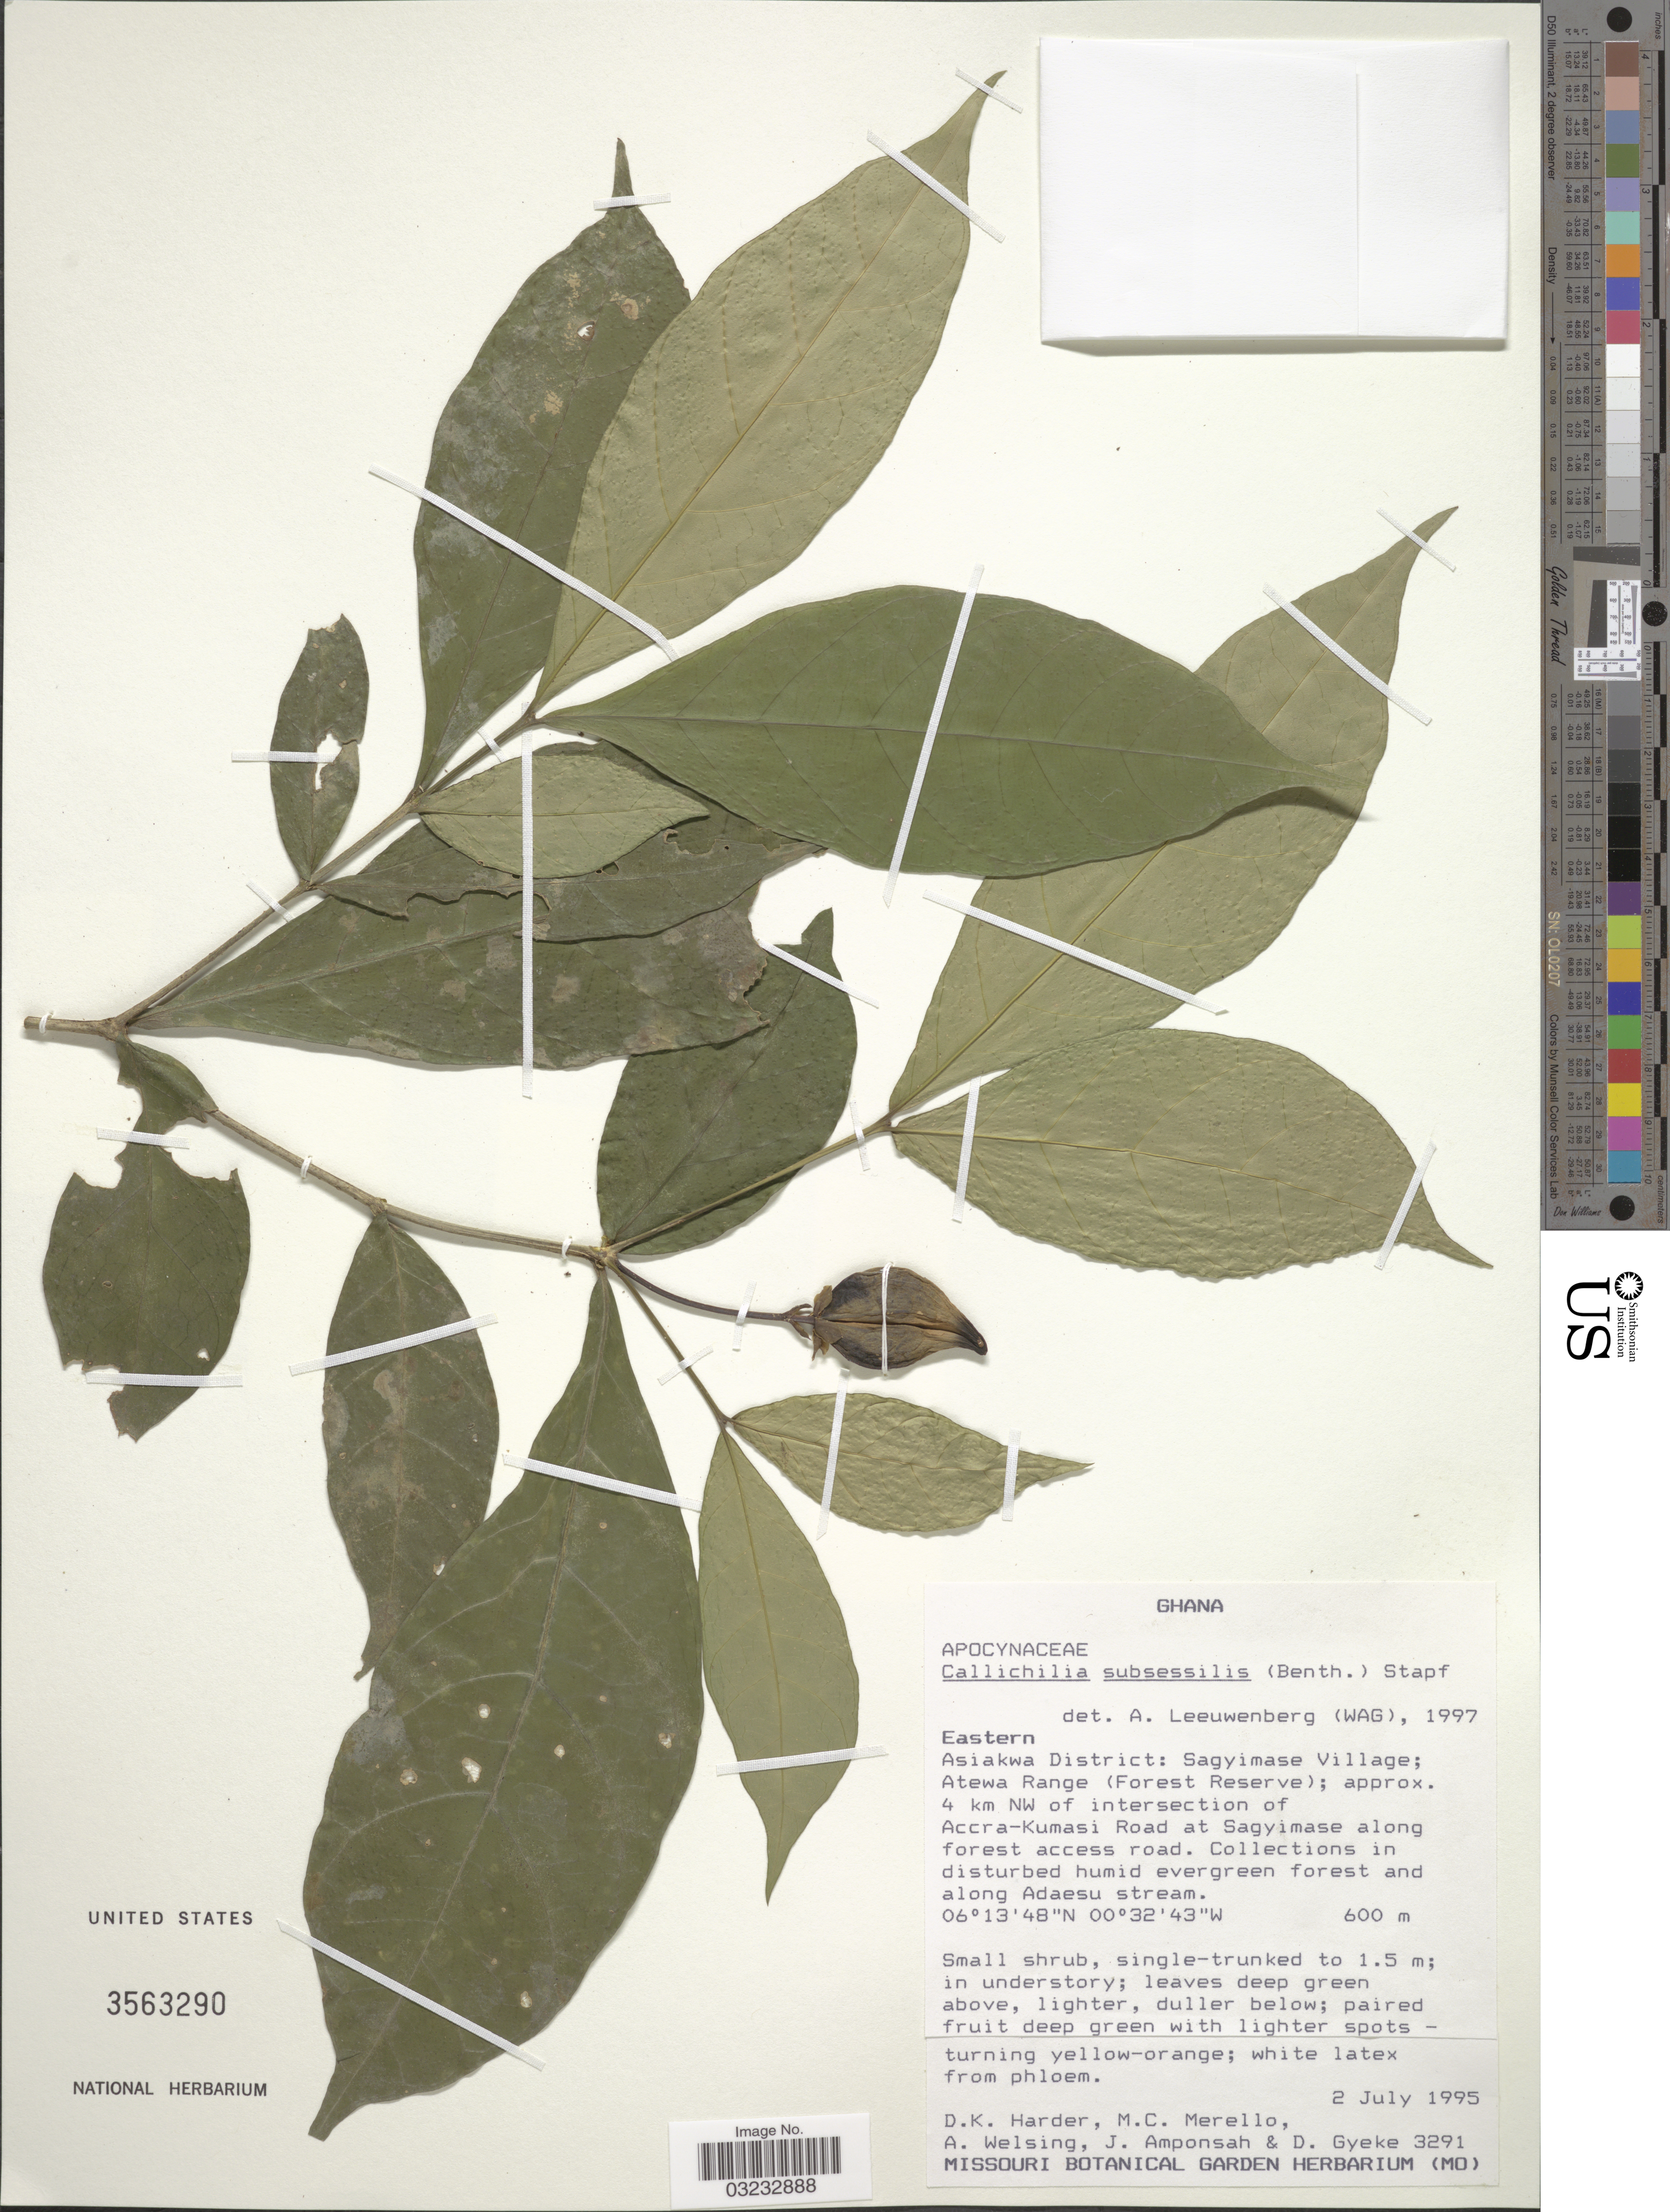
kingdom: Plantae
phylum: Tracheophyta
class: Magnoliopsida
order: Gentianales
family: Apocynaceae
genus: Callichilia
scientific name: Callichilia subsessilis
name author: (Benth.) Stapf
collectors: D. Harder, M. Merello, A. Welsing, J. Amponsah & D. Gyeke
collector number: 3291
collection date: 1995-07-02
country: Ghana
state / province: Eastern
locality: Eastern, Asiakwa District: Sagymase Village: Atewa Range (Forest Reserve); approx. 4 km NW of intersection of Accra-Kumasi Road at Sagyimase along forest access road.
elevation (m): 600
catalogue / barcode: US 3563290